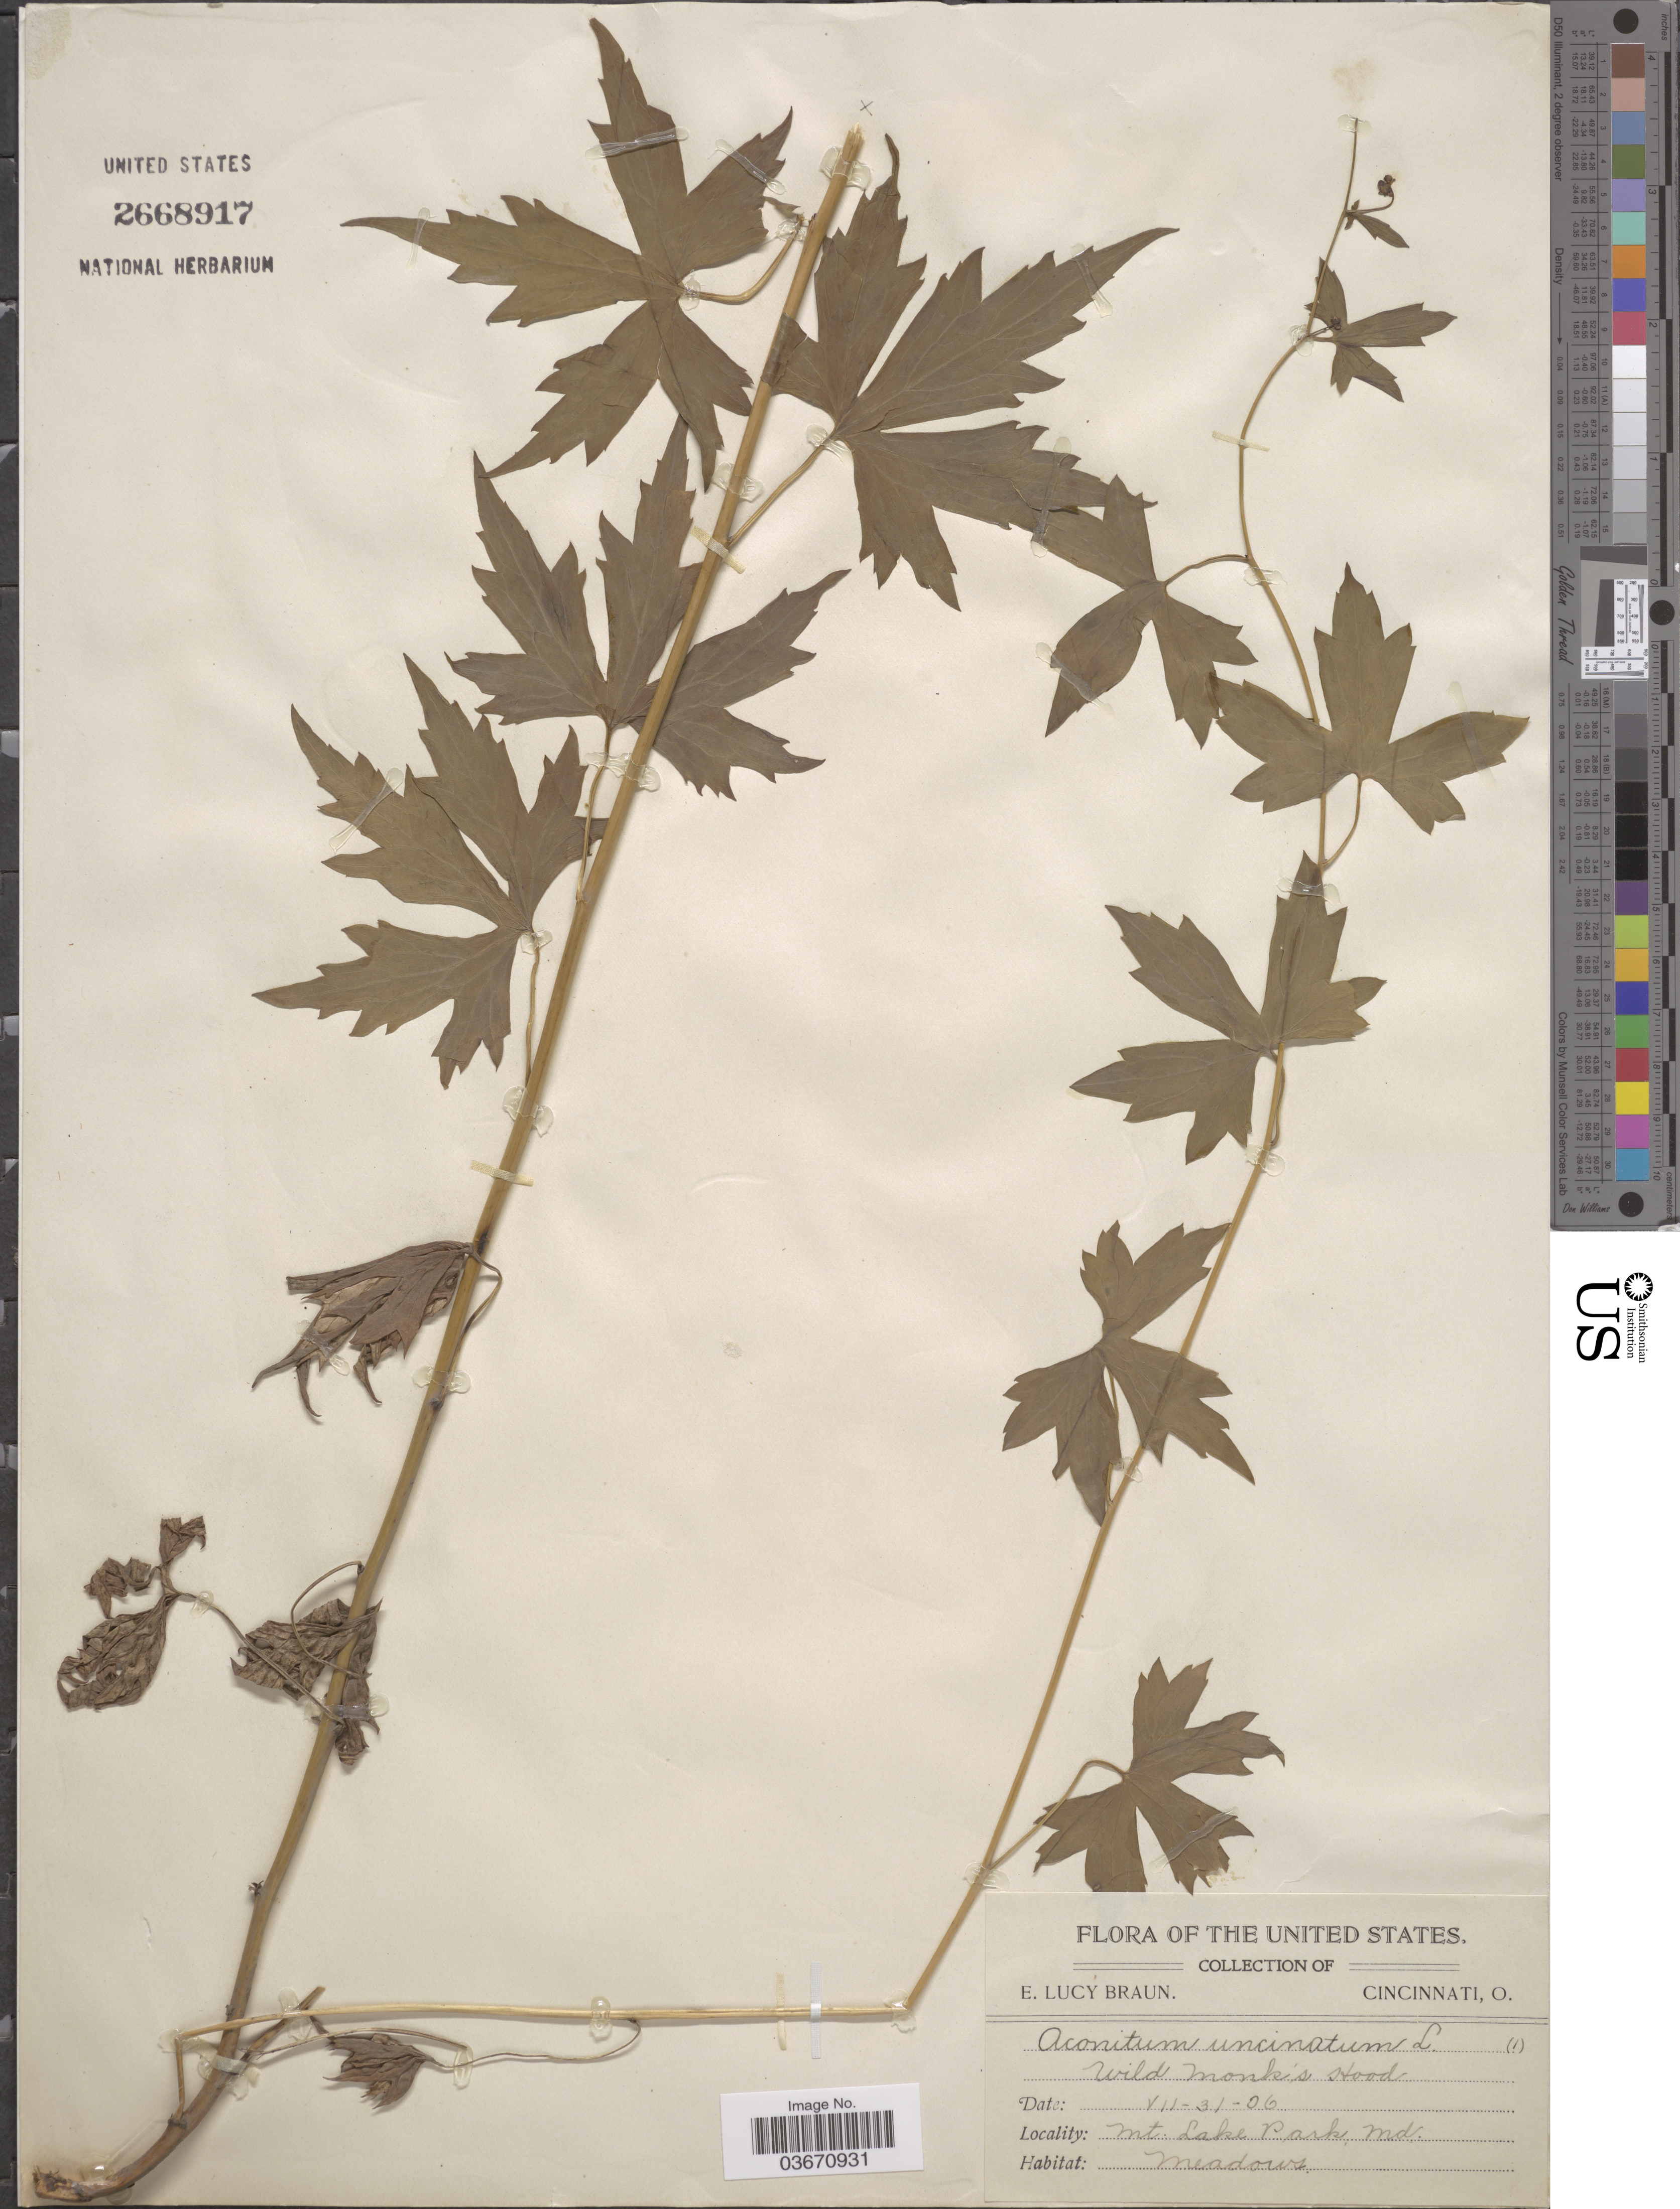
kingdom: Plantae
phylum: Tracheophyta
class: Magnoliopsida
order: Ranunculales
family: Ranunculaceae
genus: Aconitum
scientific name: Aconitum uncinatum var. uncinatum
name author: L.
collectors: E. L. Braun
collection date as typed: Transcribed d/m/y: 31/7/6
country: United States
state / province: Maryland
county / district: Garrett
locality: Mt. Lake Park.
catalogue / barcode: US 2668917